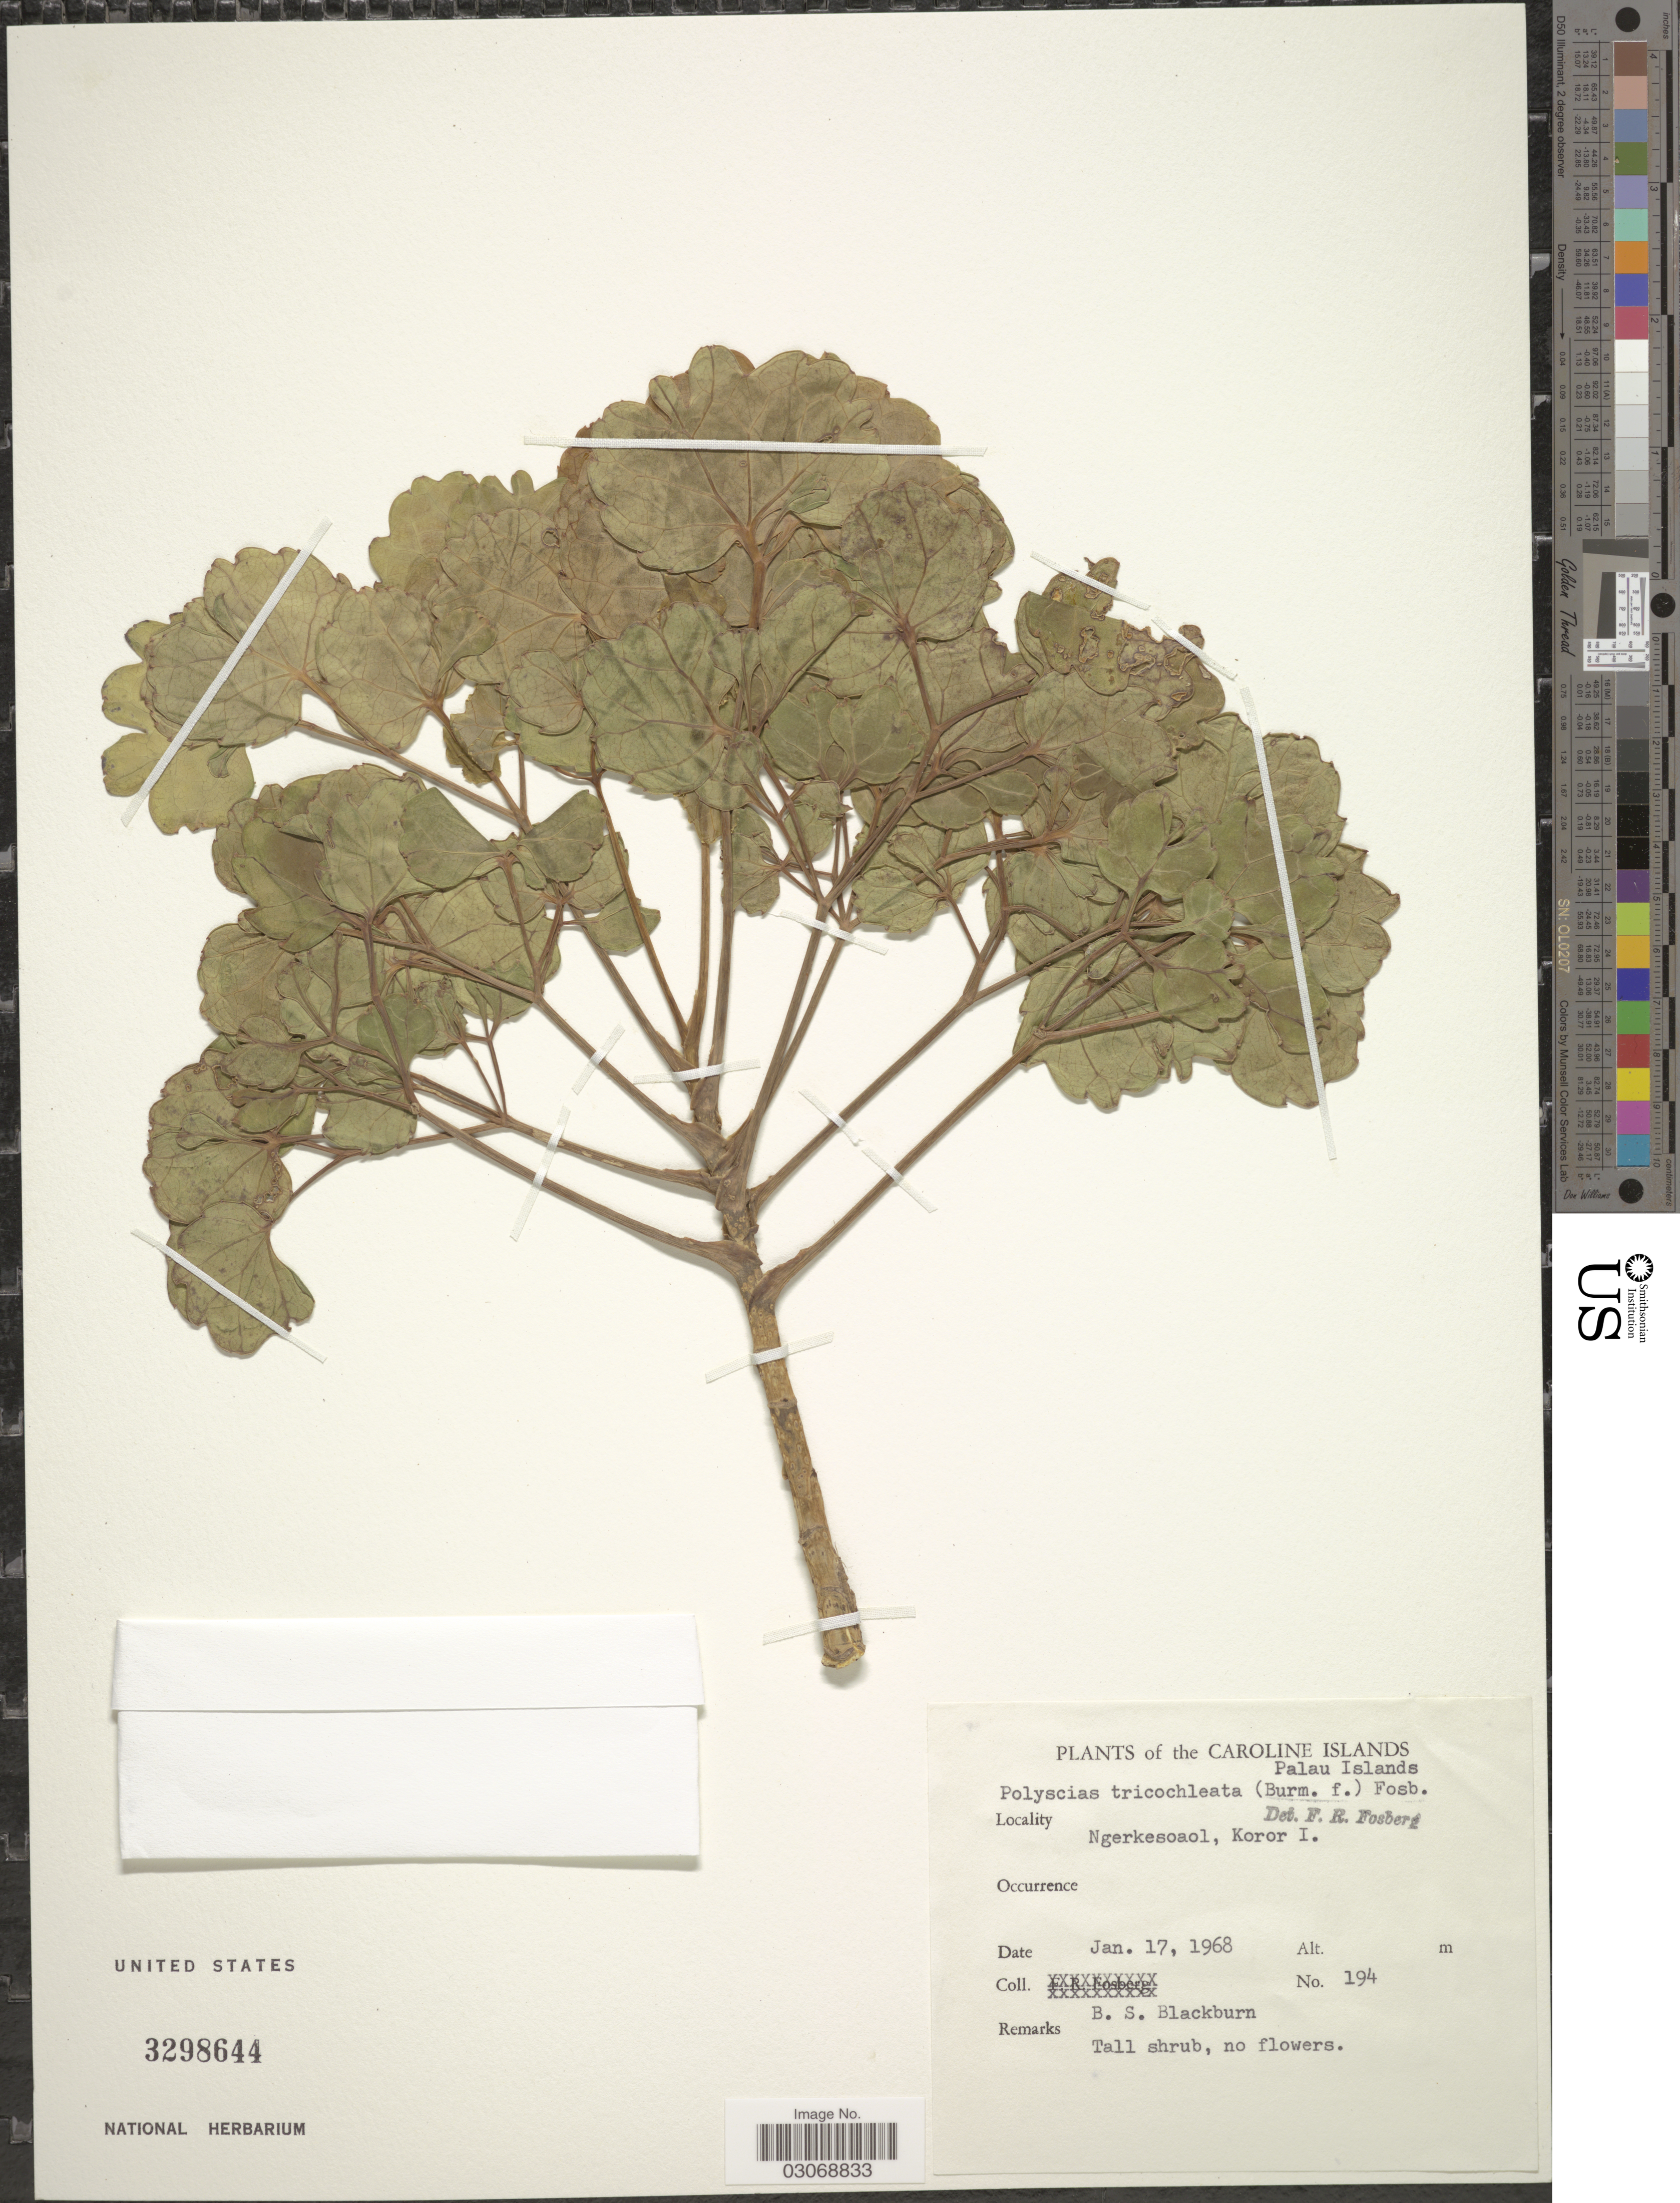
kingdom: Plantae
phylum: Tracheophyta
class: Magnoliopsida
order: Apiales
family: Araliaceae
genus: Polyscias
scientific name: Polyscias scutellaria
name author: (Burm. f.) Fosberg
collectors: B. S. Blackburn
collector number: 194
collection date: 1968-01-17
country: Palau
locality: The Caroline Islands. Palau Islands. Ngerkesoaol, Koror I.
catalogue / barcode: US 3298644